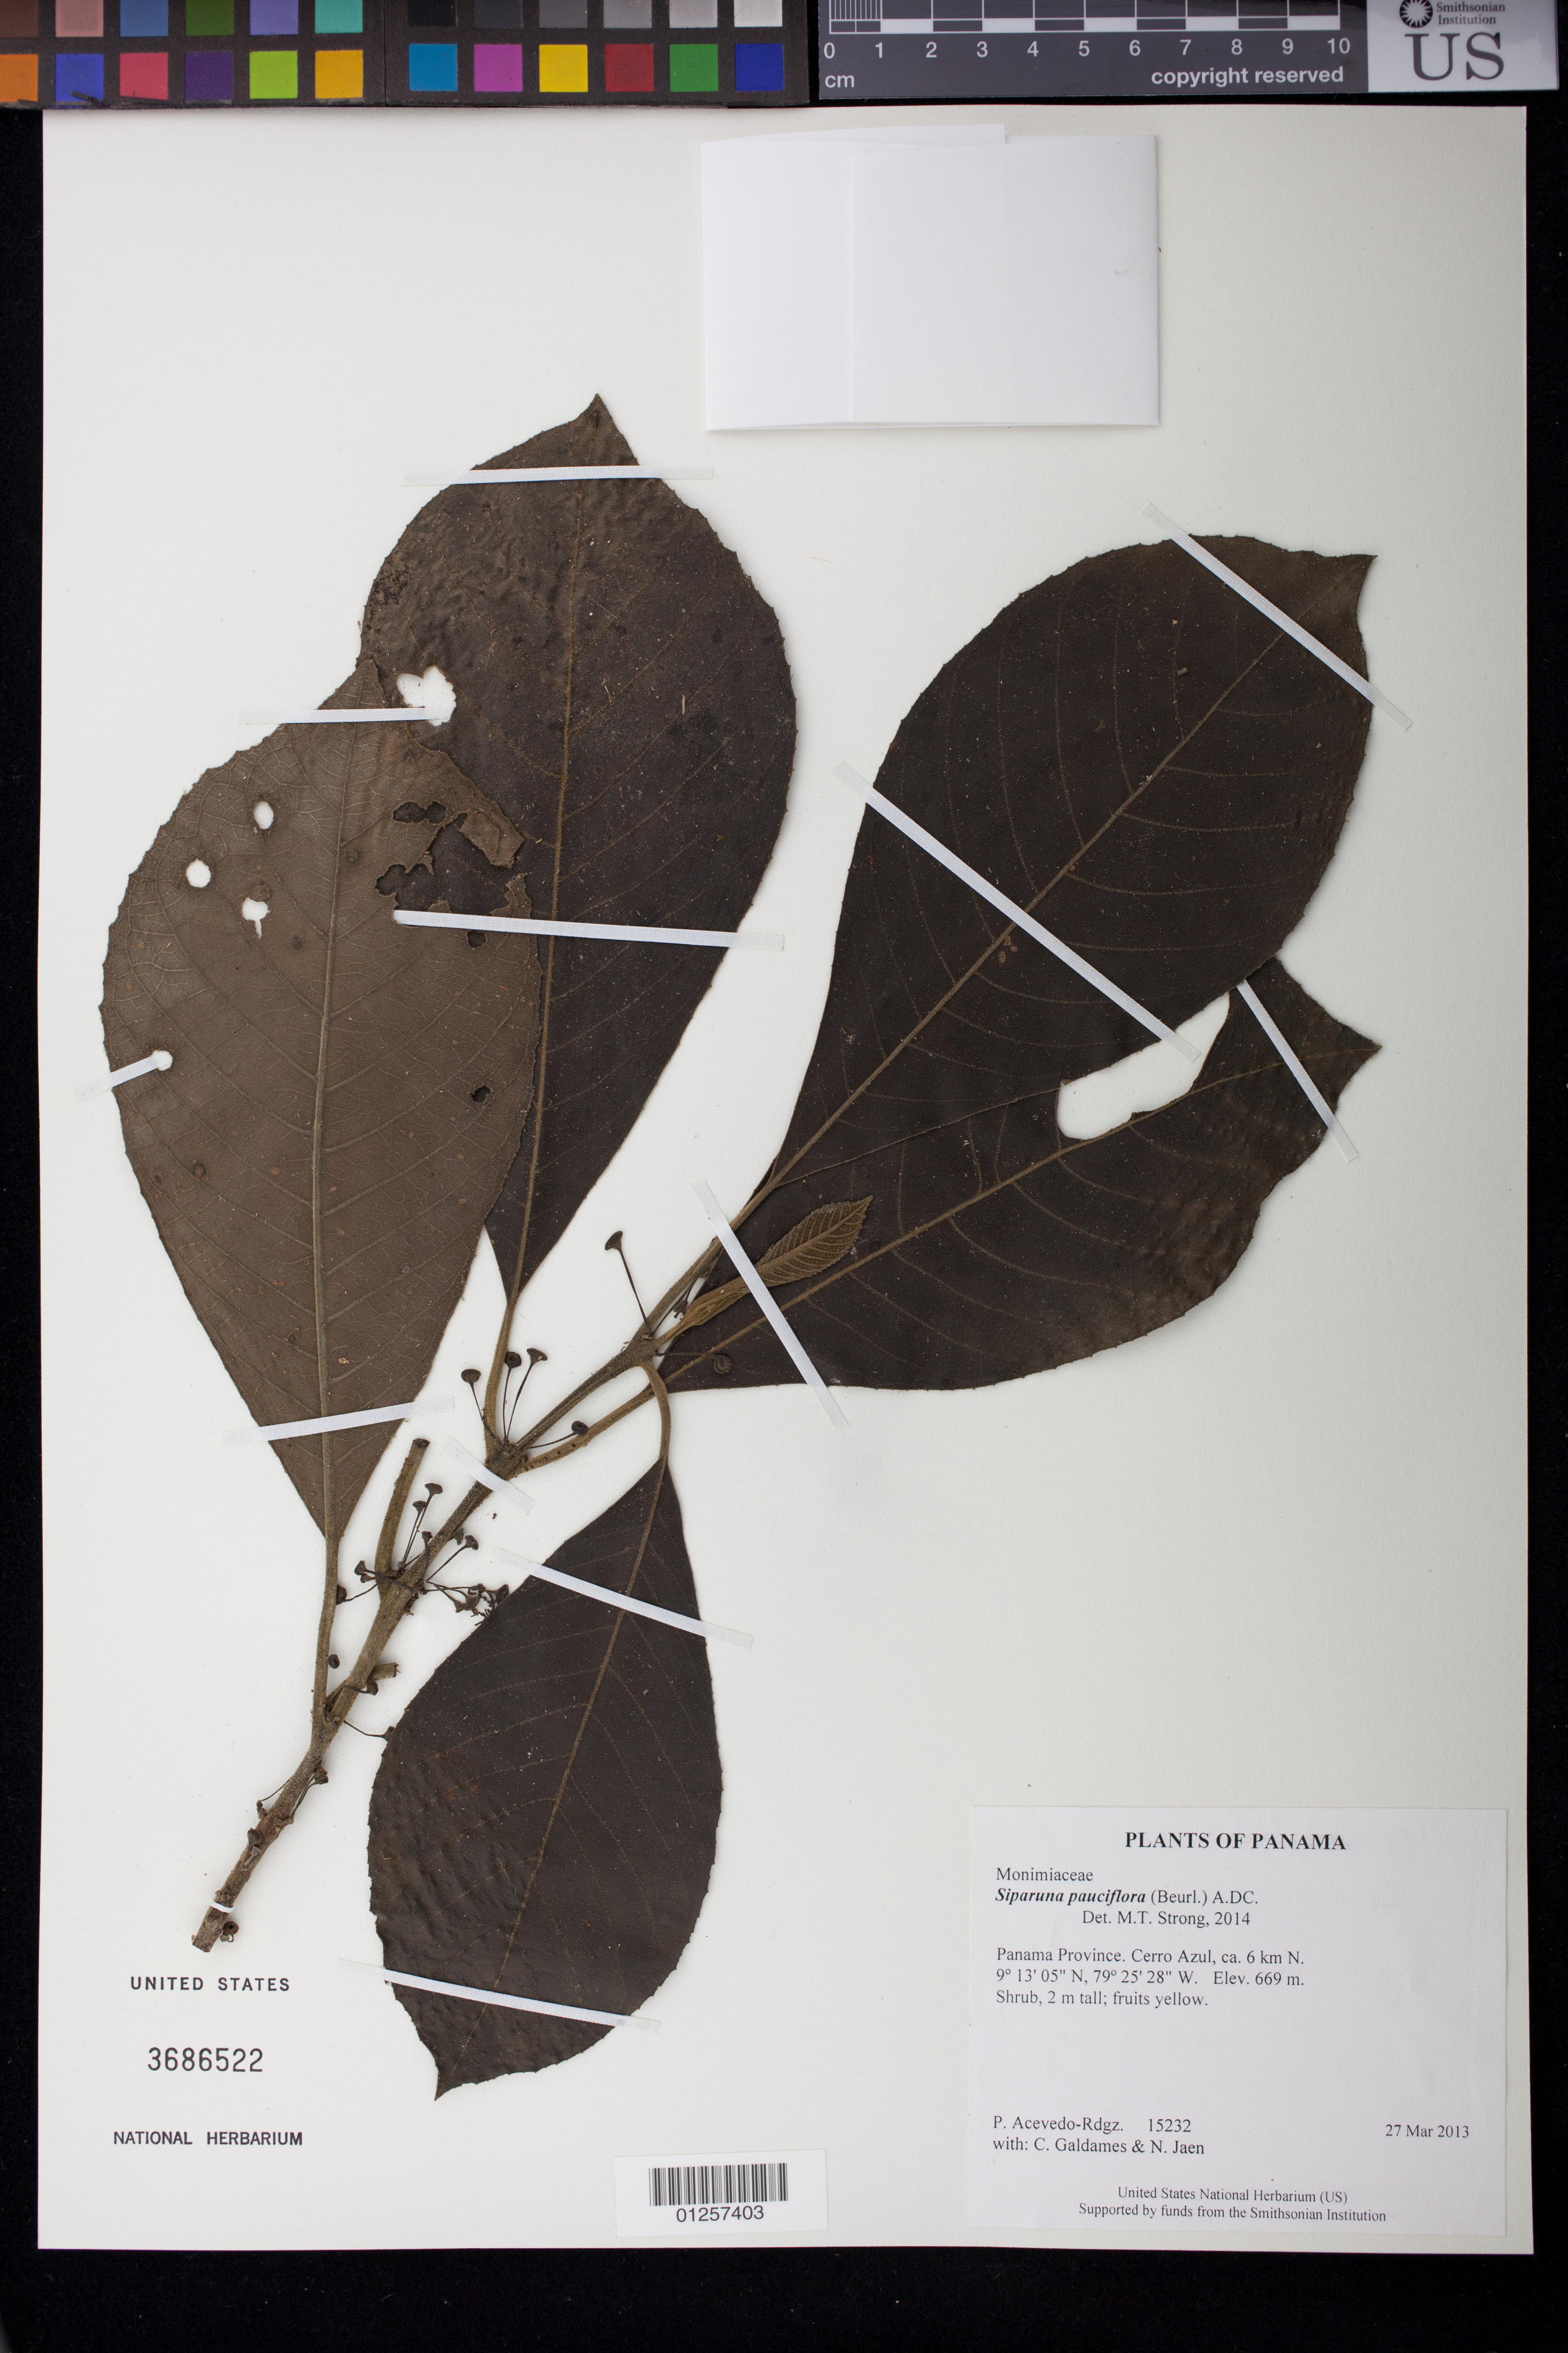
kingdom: Plantae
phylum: Tracheophyta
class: Magnoliopsida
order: Laurales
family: Siparunaceae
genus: Siparuna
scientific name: Siparuna pauciflora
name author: (Beurling) A. DC.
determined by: Strong, M. T., (US), Smithsonian Institution - National Museum of Natural History (UNITED STATES)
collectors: P. Acevedo-Rodr., C. Galdames & N. Jaén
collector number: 15232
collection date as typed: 27 Mar 2013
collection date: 2013-03-27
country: Panama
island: Panama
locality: Cerro Azul, ca. 6 km N.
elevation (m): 669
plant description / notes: US, PMA, NY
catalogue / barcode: US 3686522